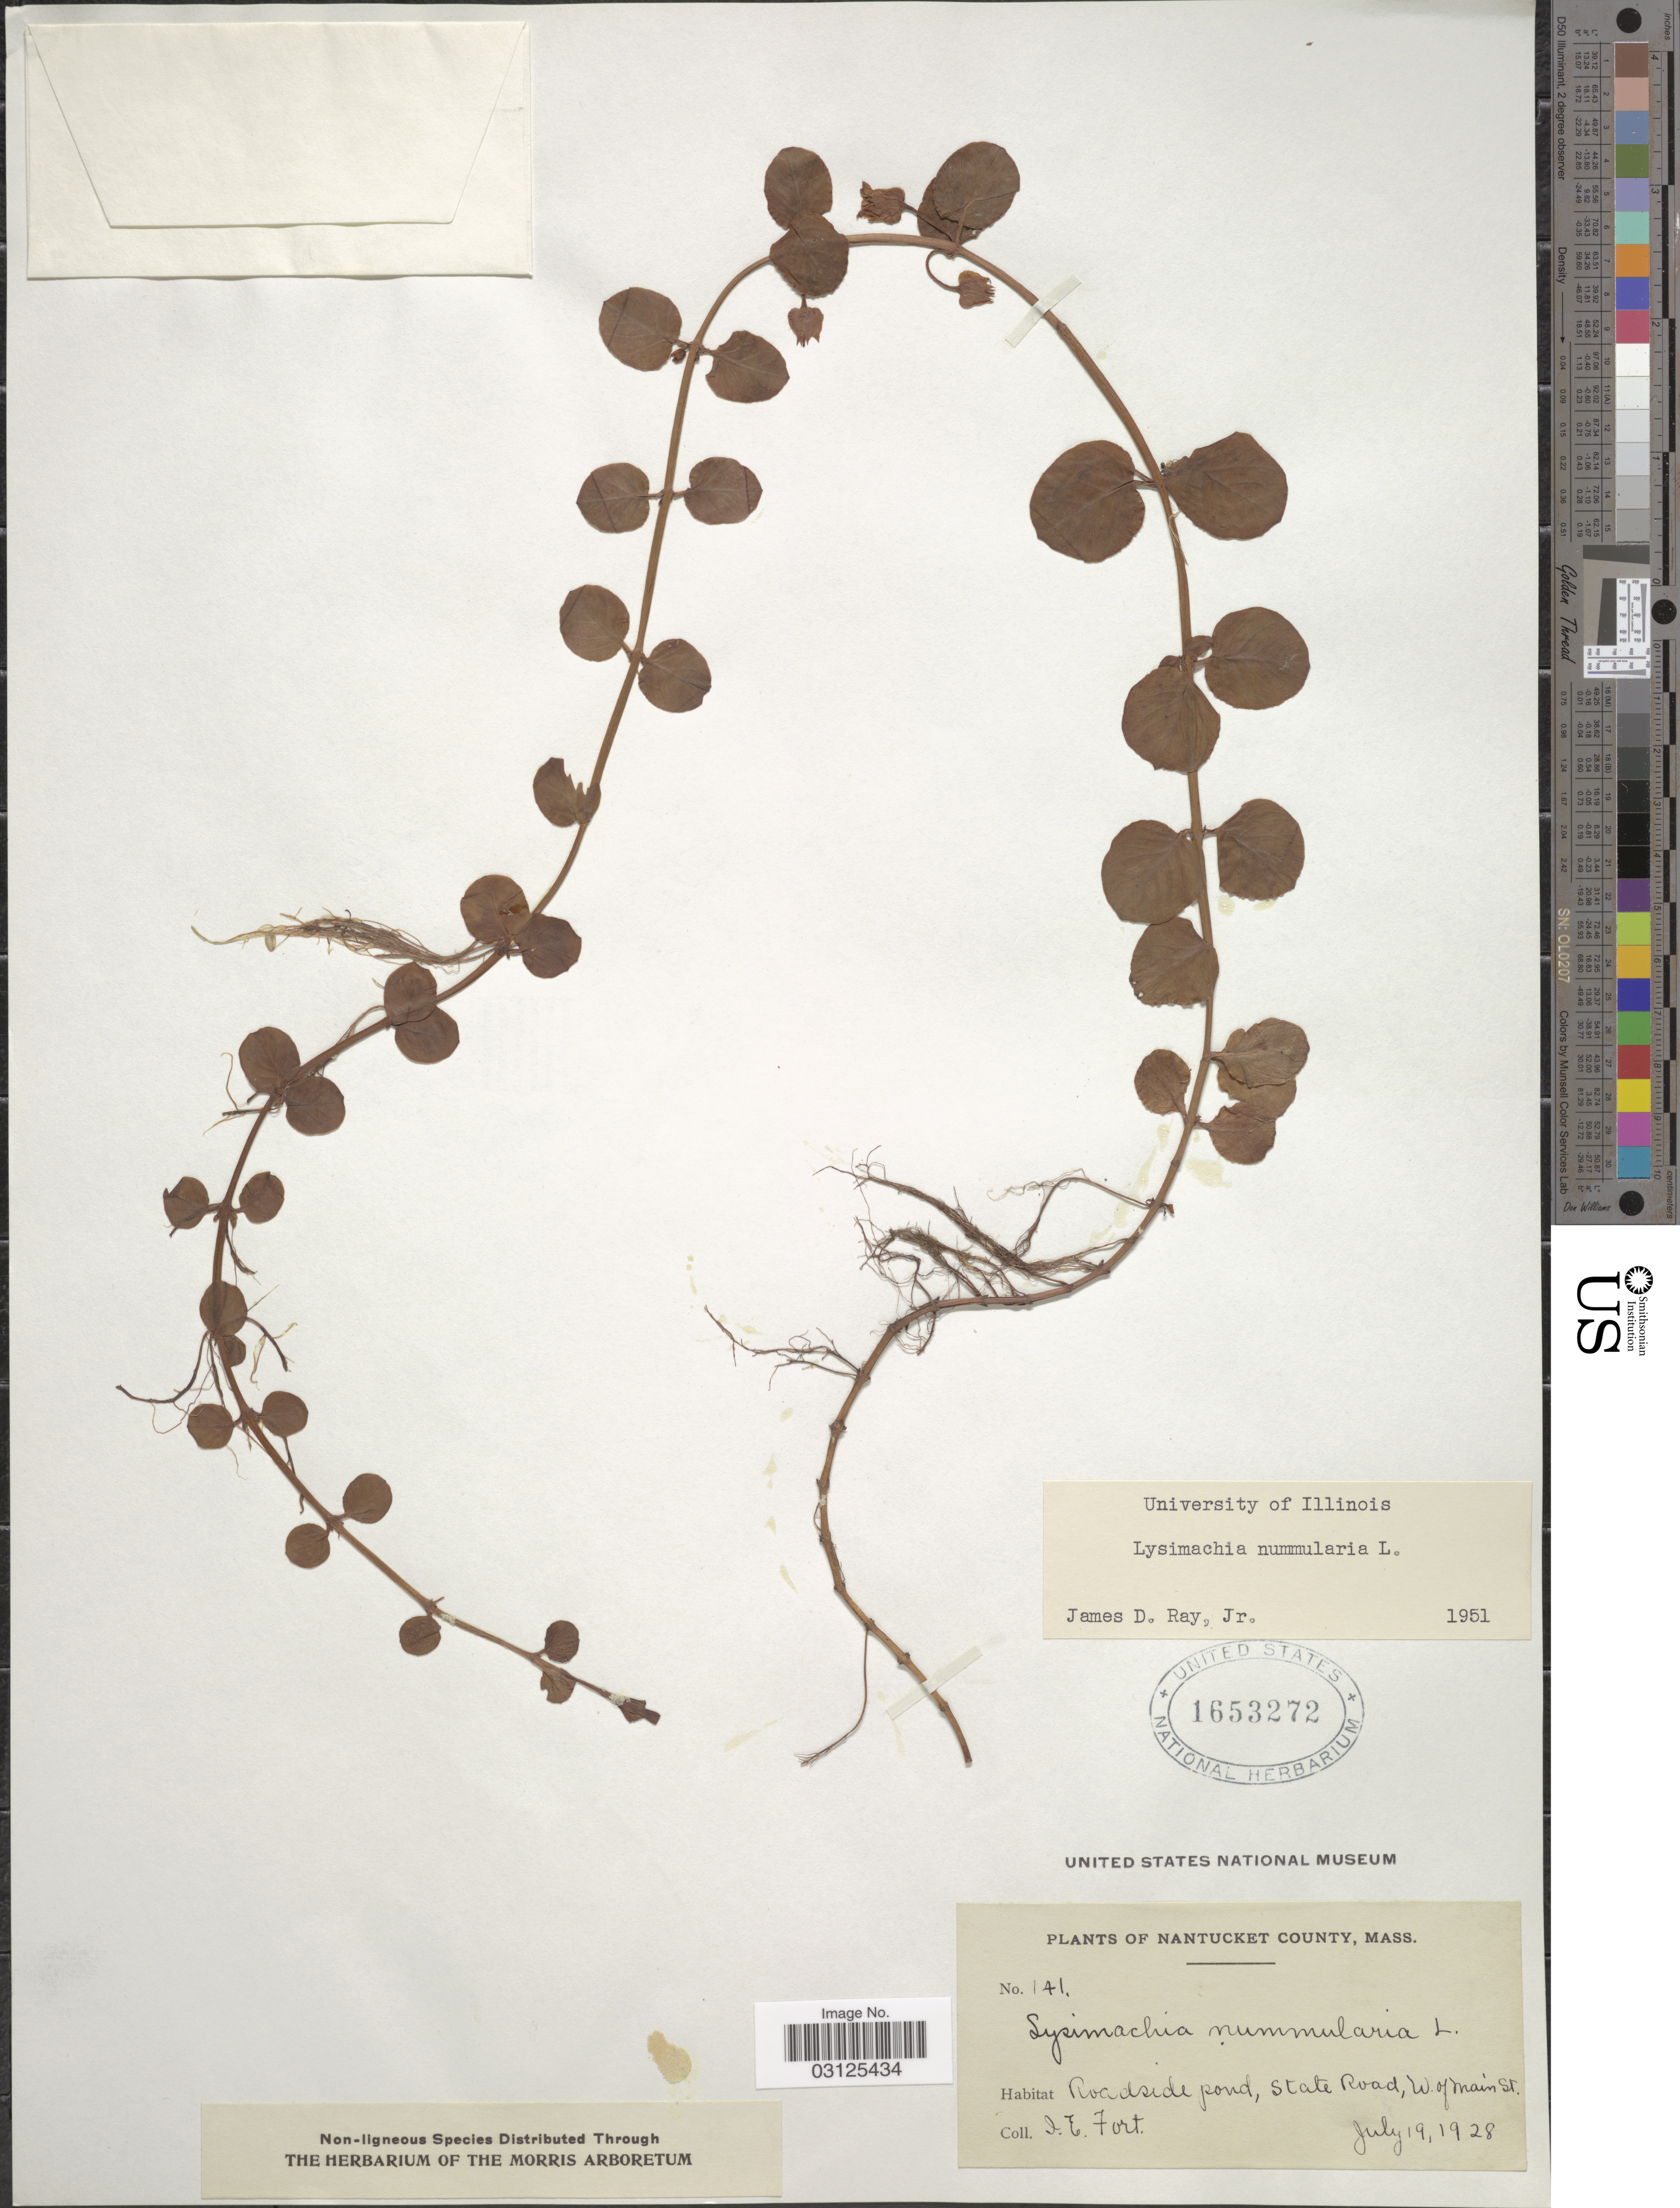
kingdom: Plantae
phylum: Tracheophyta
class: Magnoliopsida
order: Ericales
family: Primulaceae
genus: Lysimachia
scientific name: Lysimachia nummularia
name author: L.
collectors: I. Fort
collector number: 141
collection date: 1928-07-19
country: United States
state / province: Massachusetts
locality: Nantucket County, Roadside pond, State Road, W. of Main St.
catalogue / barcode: US 1653272